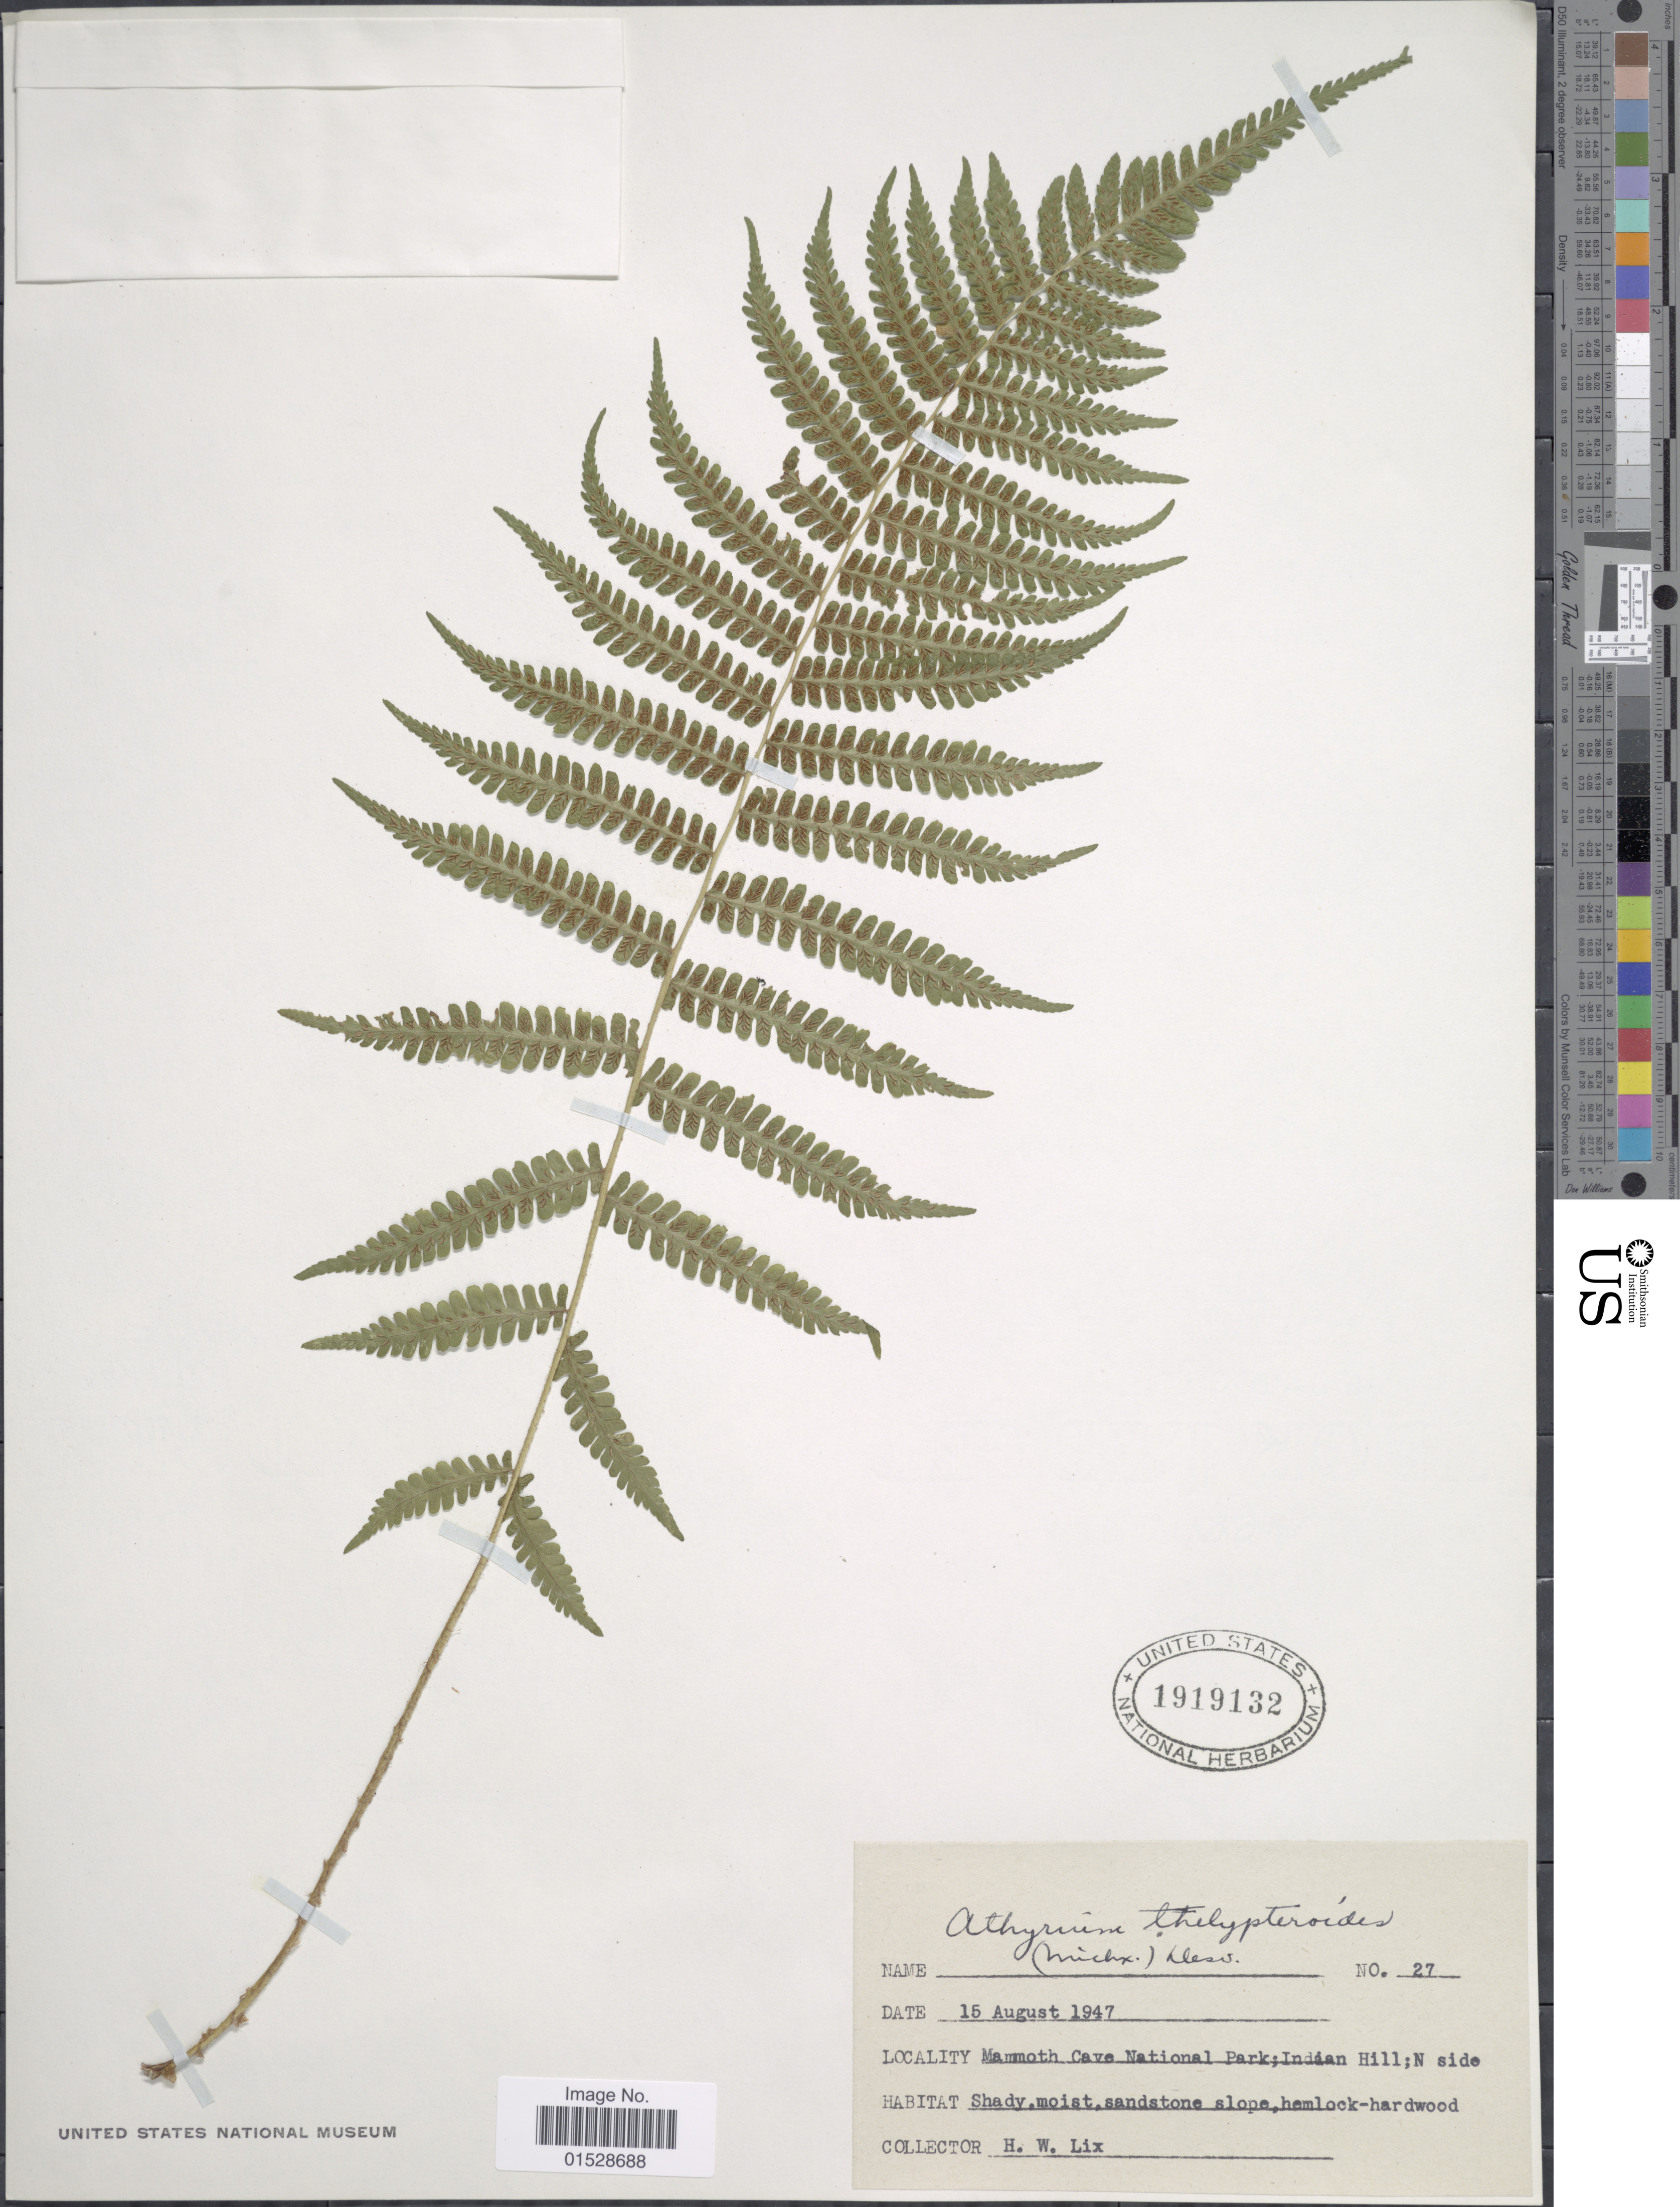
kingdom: Plantae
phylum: Tracheophyta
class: Polypodiopsida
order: Polypodiales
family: Athyriaceae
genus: Deparia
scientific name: Deparia acrostichoides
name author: (Sw.) M. Kato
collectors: H. W. Lix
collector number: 27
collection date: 1947-08-15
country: United States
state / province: Kentucky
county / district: Edmonson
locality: Mammoth Cave National Park, Indian Hill; N side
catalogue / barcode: US 1919132